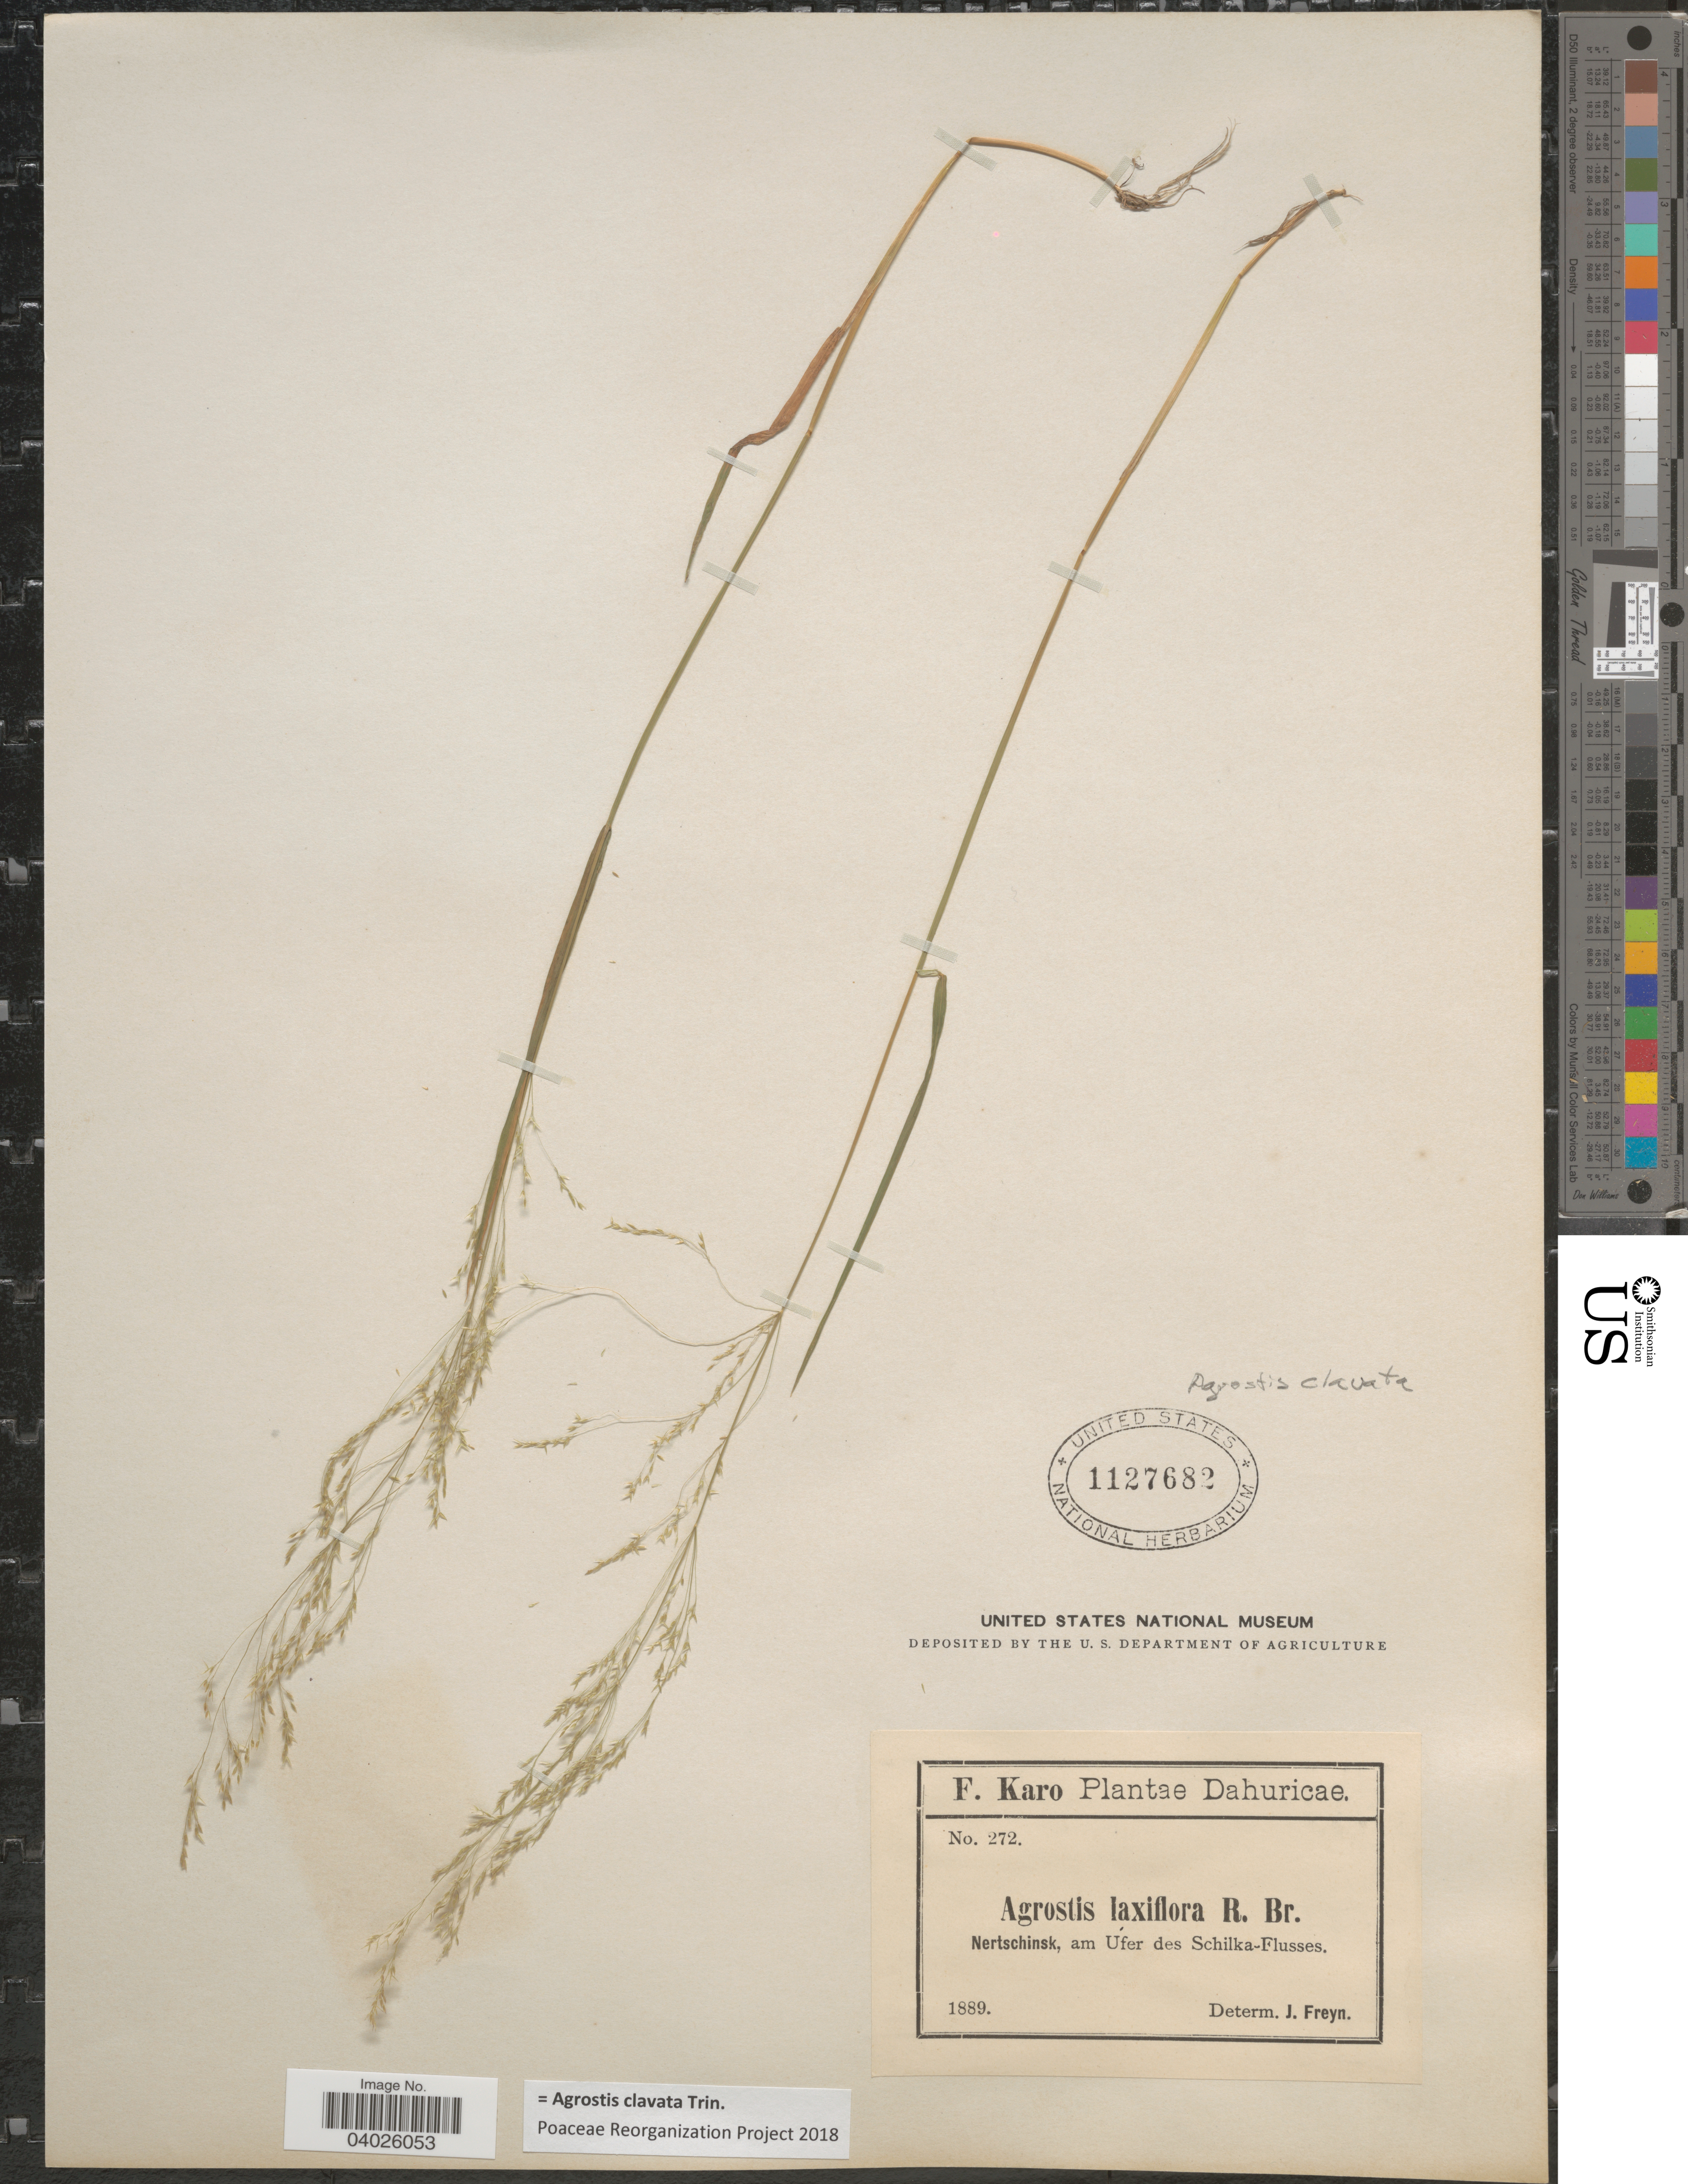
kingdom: Plantae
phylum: Tracheophyta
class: Liliopsida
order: Poales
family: Poaceae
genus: Agrostis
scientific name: Agrostis clavata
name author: Trin.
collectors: F. Karo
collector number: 272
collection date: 1889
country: Russian Federation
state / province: Zabaykalsky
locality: Dahuricae. Nertschinsk, am Ufer des Schilka-Flusses.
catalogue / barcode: US 1127682